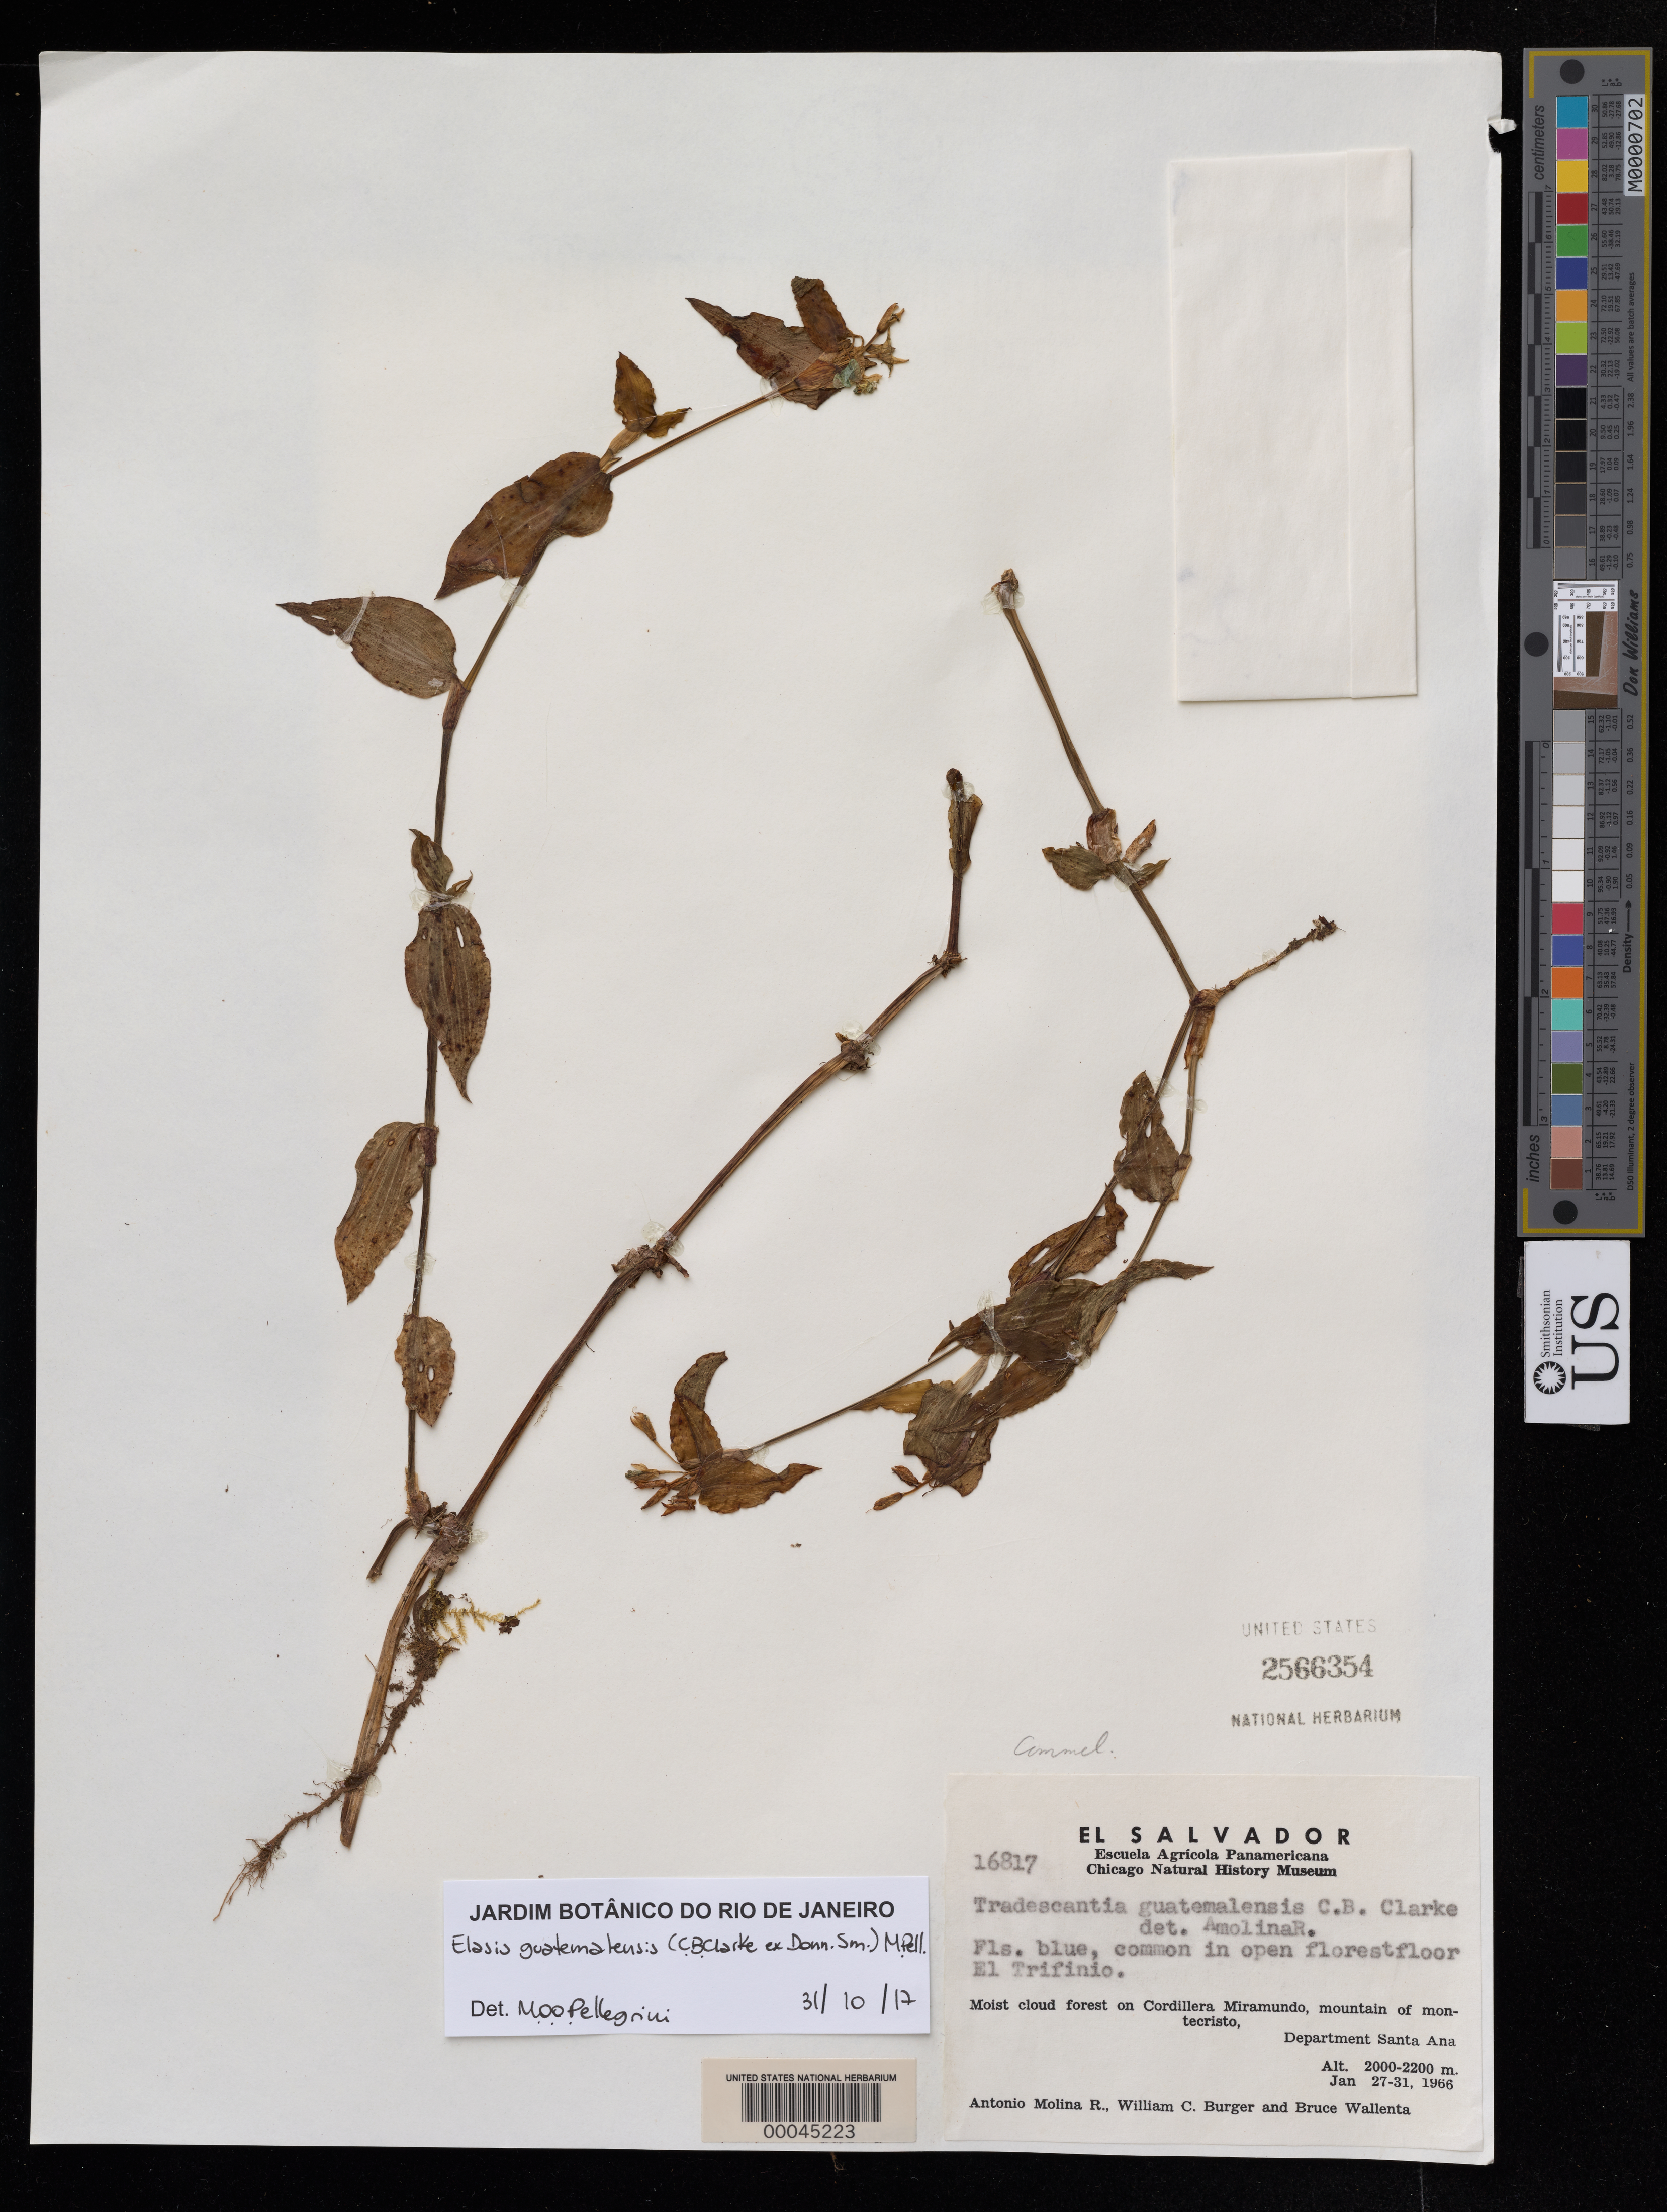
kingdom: Plantae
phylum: Tracheophyta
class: Liliopsida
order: Commelinales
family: Commelinaceae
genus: Elasis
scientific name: Elasis guatemalensis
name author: (C.B. Clarke ex Donn. Sm.) M. Pell.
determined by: Pellegrini, M. O. de Oliveira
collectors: A. Molina R.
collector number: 16817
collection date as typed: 27 Jan 1966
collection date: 1966-01-27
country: El Salvador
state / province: Santa Ana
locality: Cordillera miramundo, mountain of montecristo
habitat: Open forest floor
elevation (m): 2000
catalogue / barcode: US 2566354